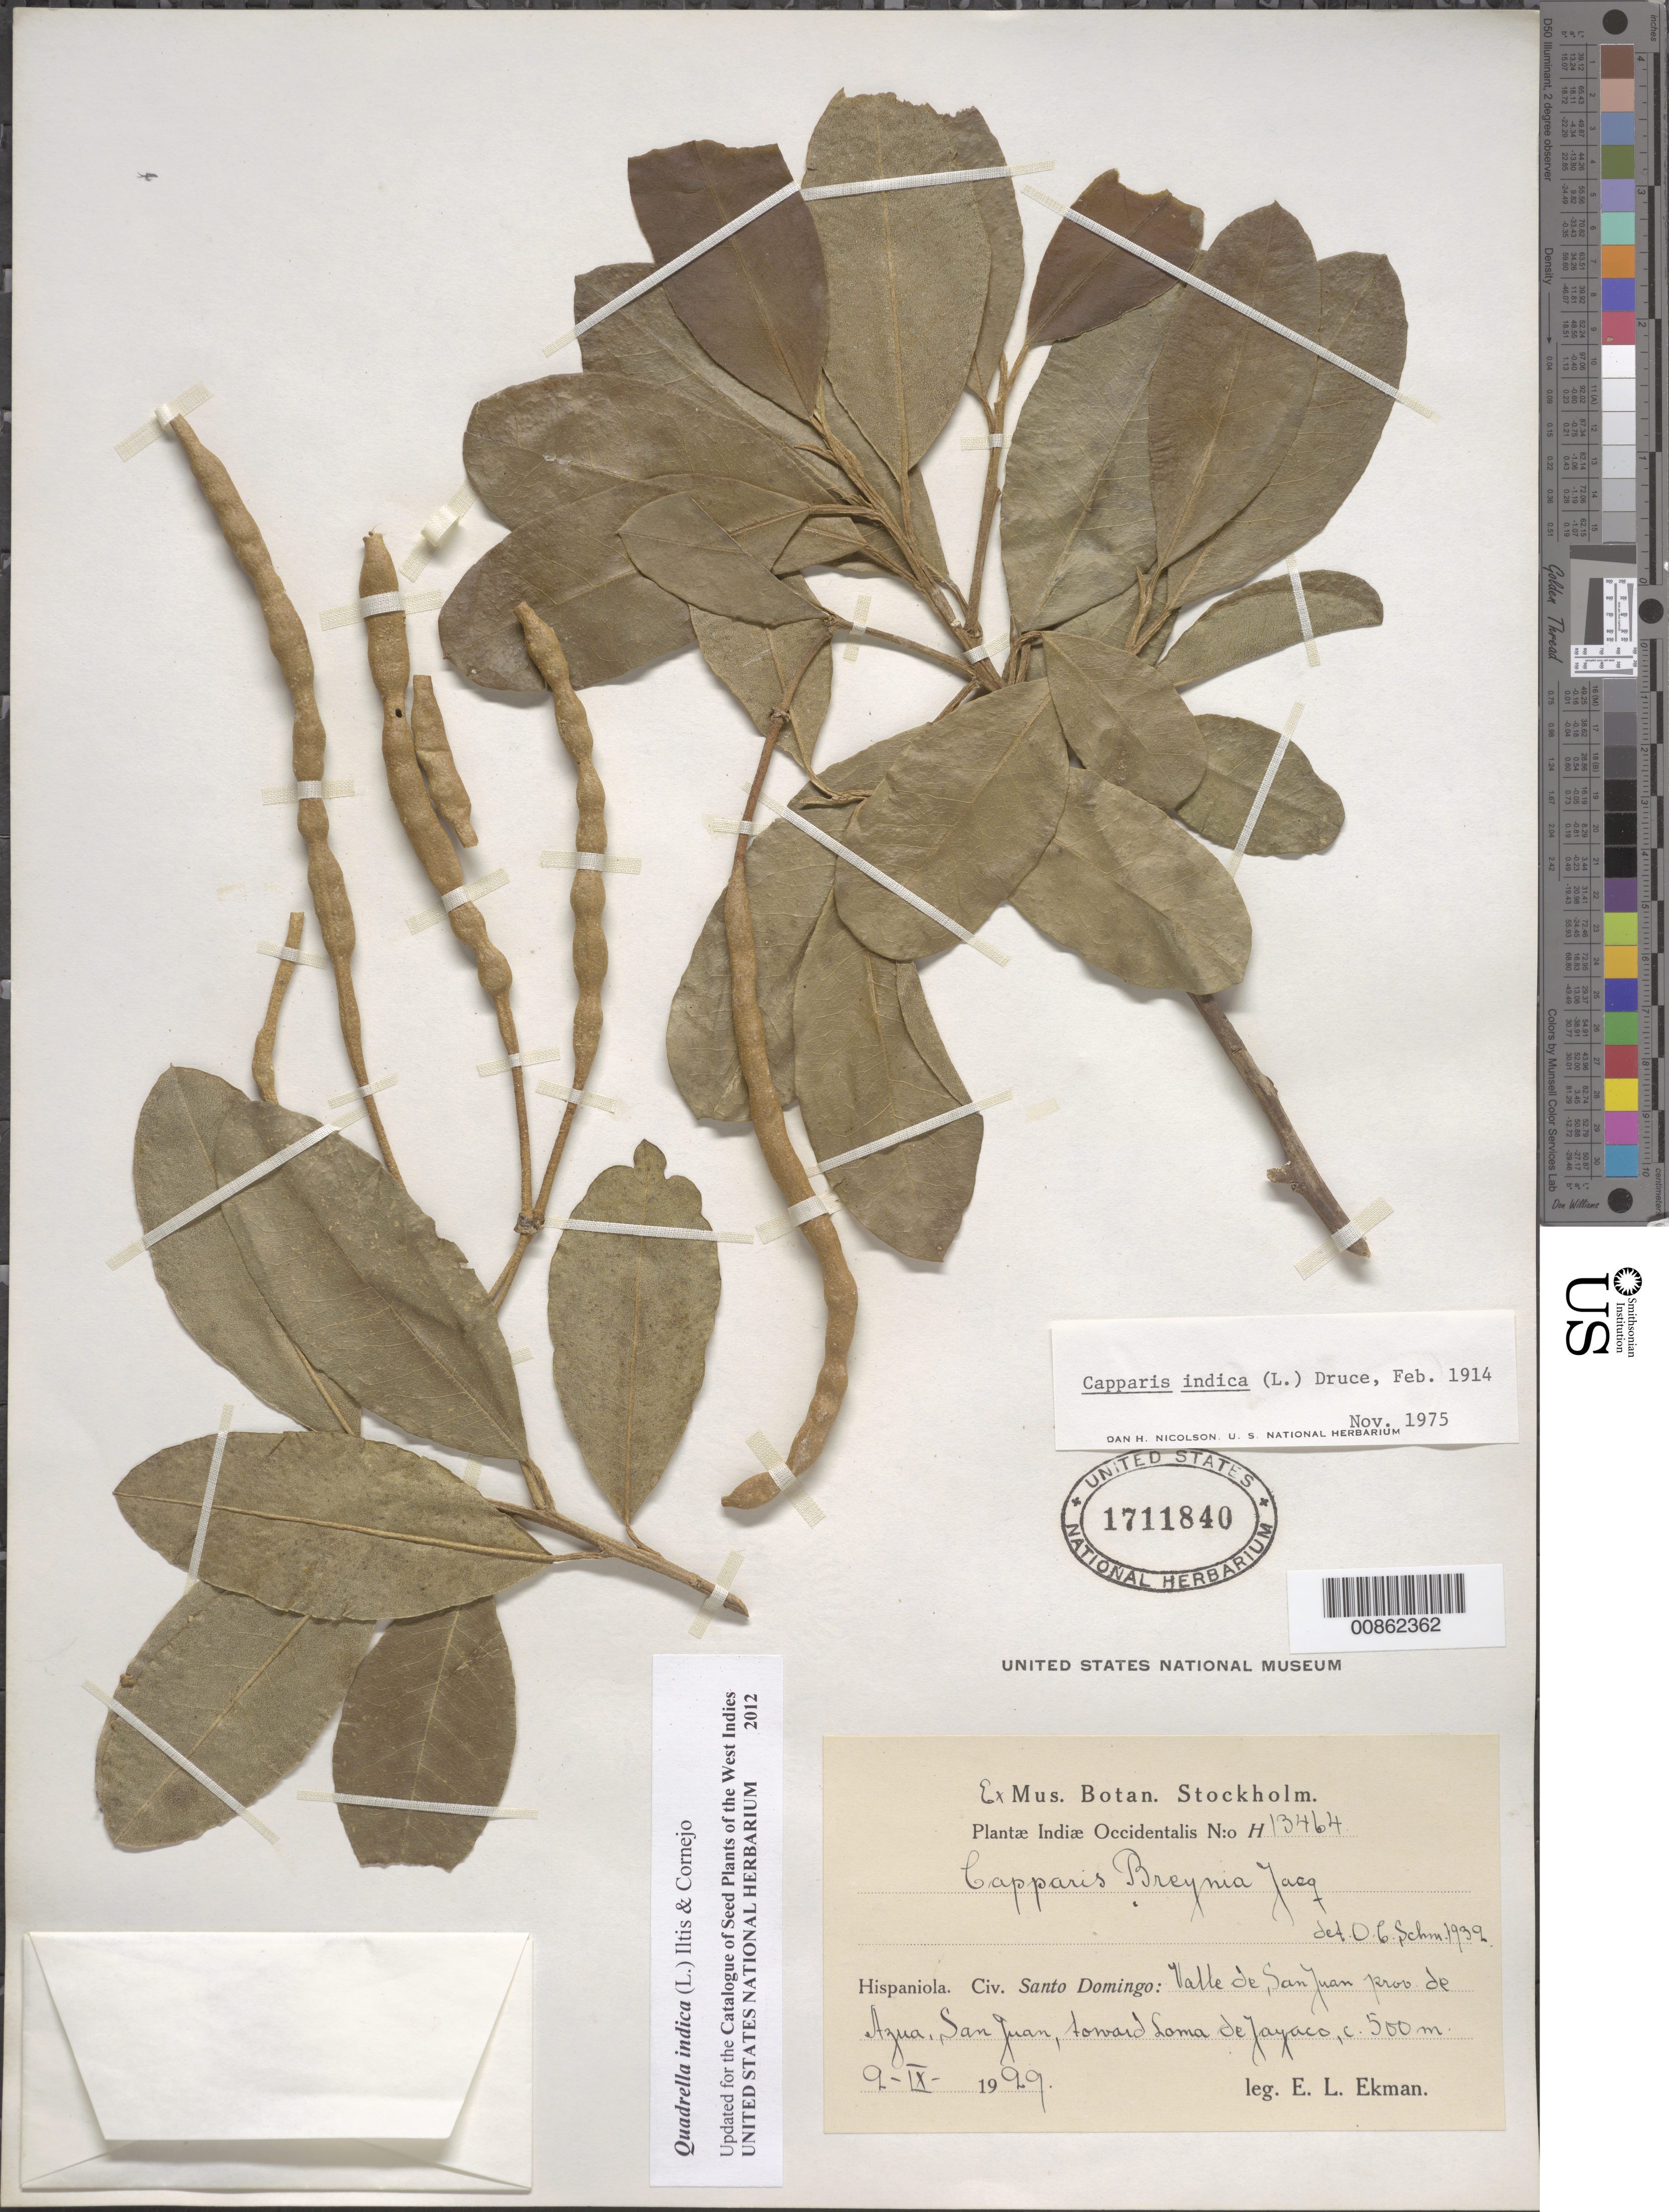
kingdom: Plantae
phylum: Tracheophyta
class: Magnoliopsida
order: Brassicales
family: Capparaceae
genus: Quadrella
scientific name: Quadrella indica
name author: (L.) Iltis & Cornejo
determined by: Nicolson, Dan H.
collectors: E. L. Ekman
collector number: H 13464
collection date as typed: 02 Sep 1929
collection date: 1929-09-02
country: Dominican Republic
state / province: Azua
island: Hispaniola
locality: Valle de San Juan, San Juan, toward Loma de Jayaco.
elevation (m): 500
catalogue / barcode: US 1711840